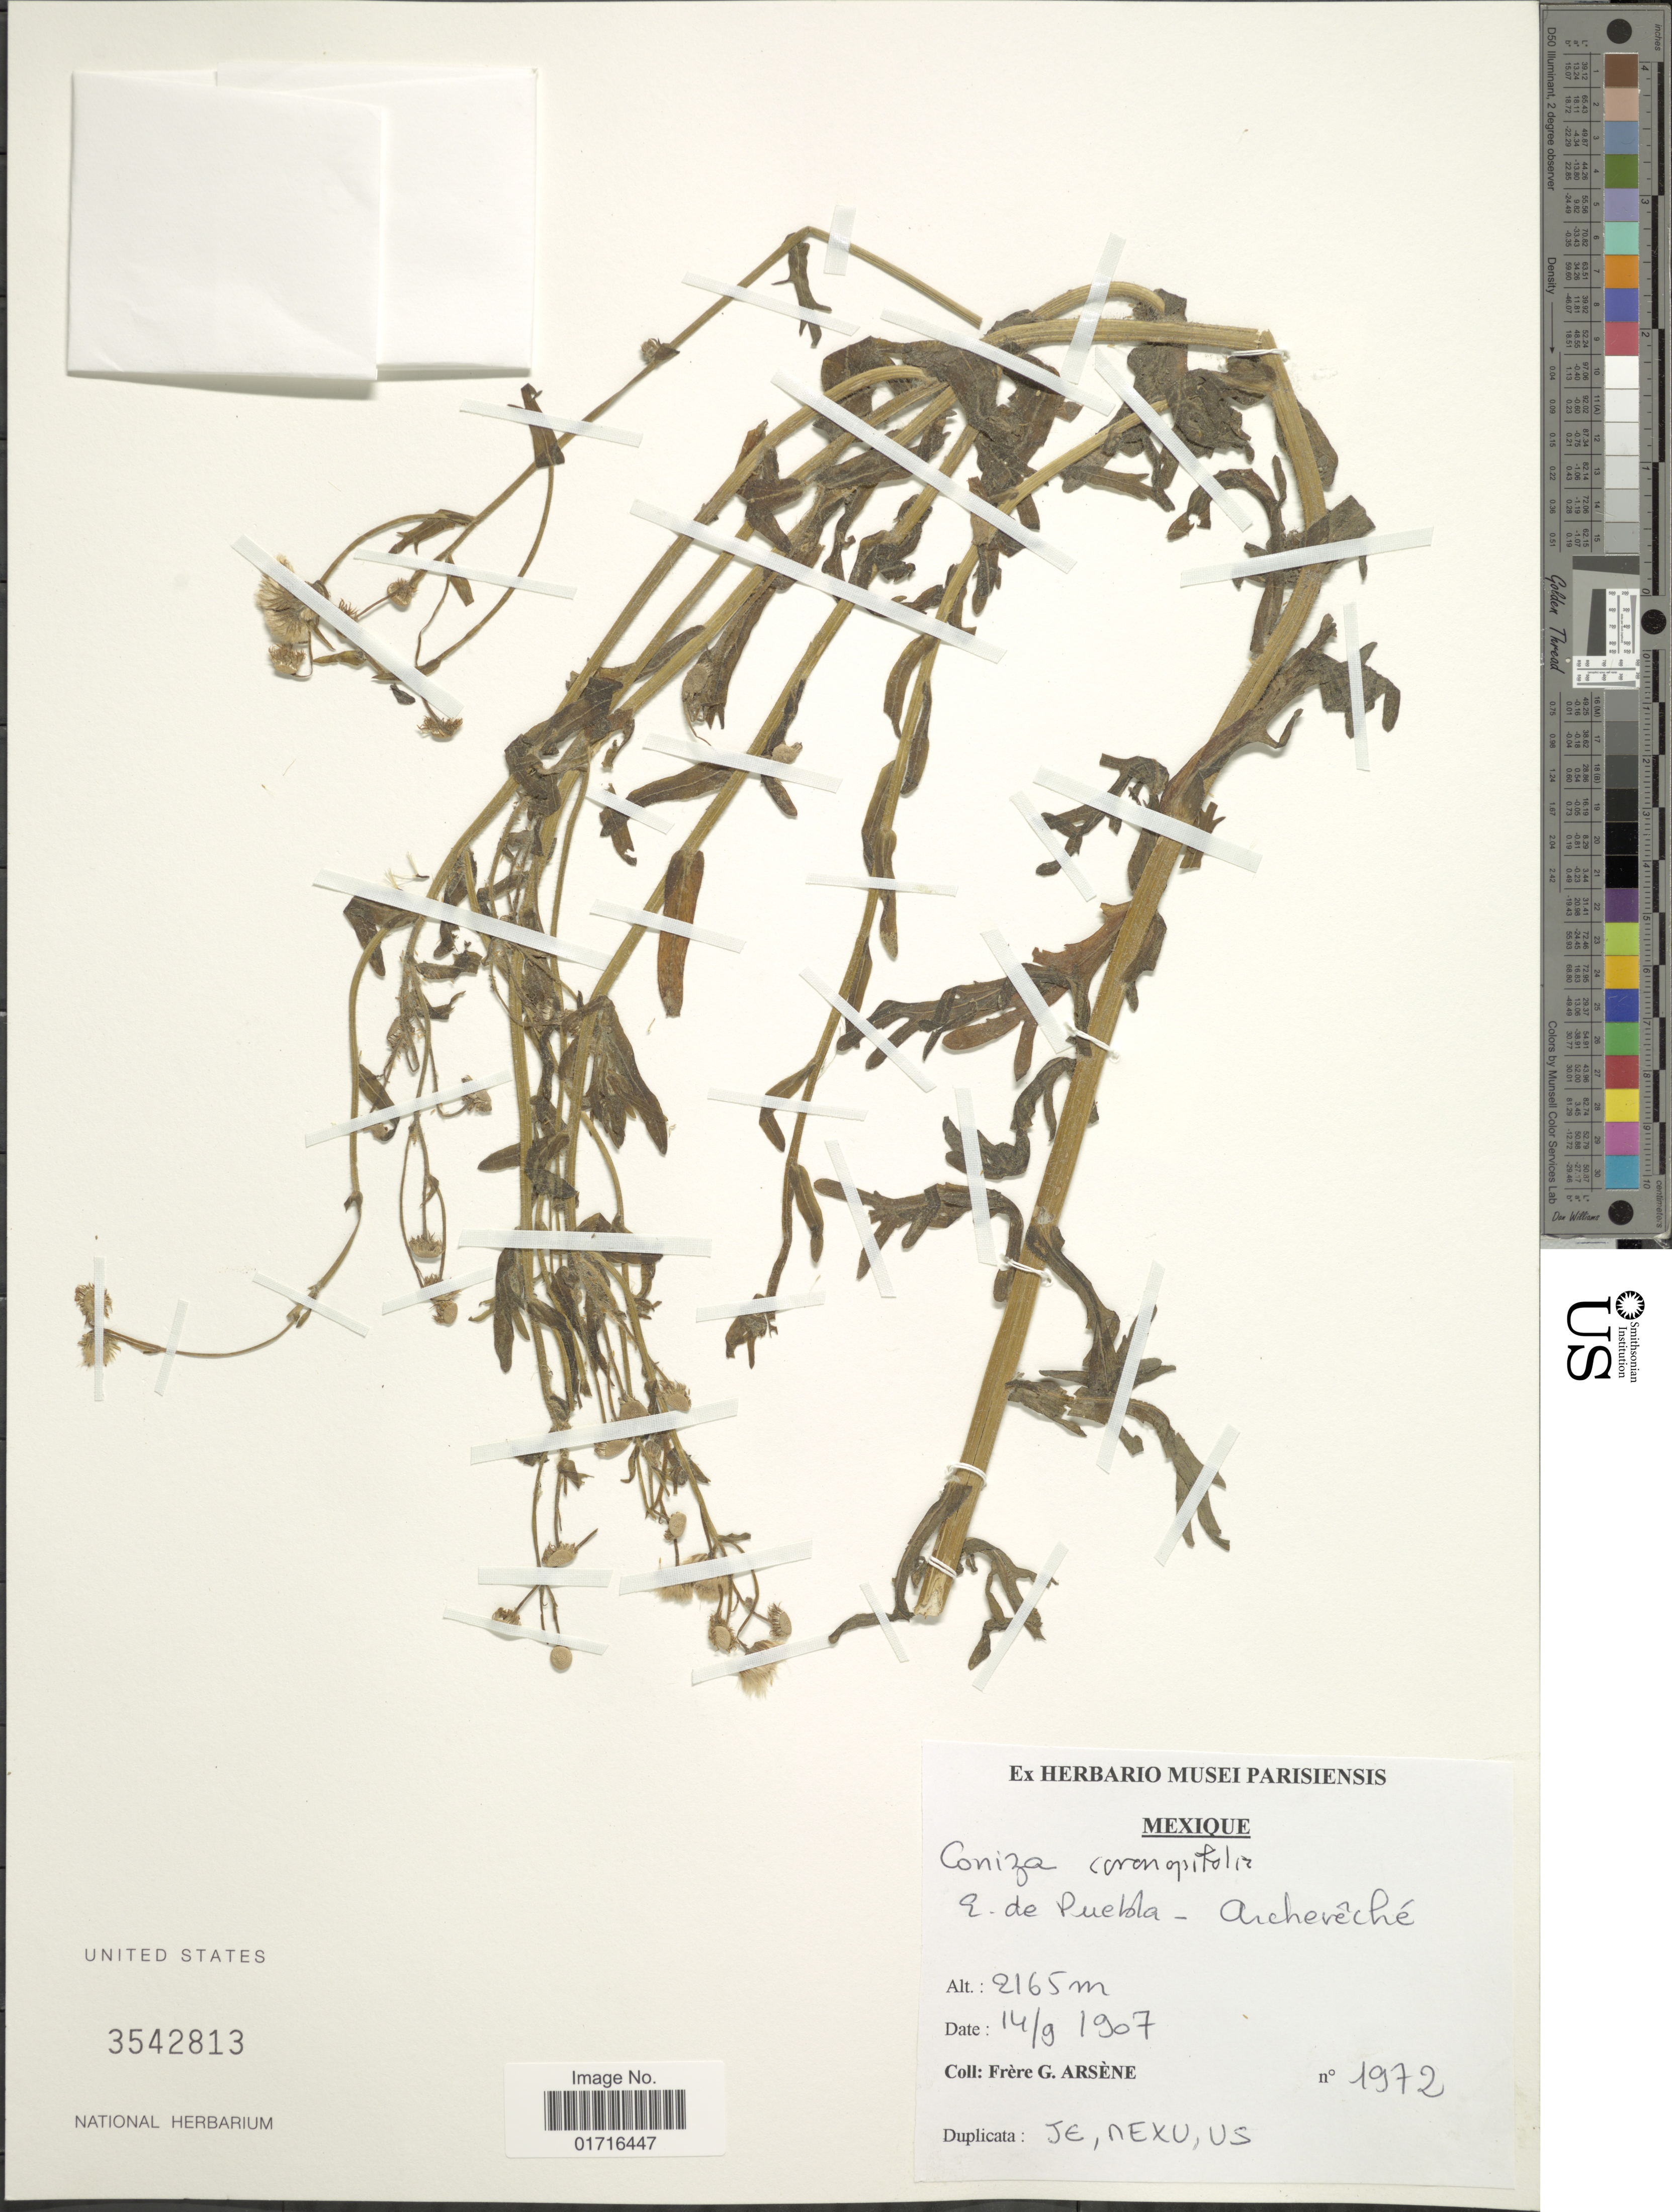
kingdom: Plantae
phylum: Tracheophyta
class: Magnoliopsida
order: Asterales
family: Asteraceae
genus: Conyza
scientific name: Conyza coronopifolia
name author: Kunth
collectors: Bro. G. Arsène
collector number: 1972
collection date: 1907-09-14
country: Mexico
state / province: Puebla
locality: Archevêché (Archbishopric)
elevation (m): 2165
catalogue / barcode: US 3542813